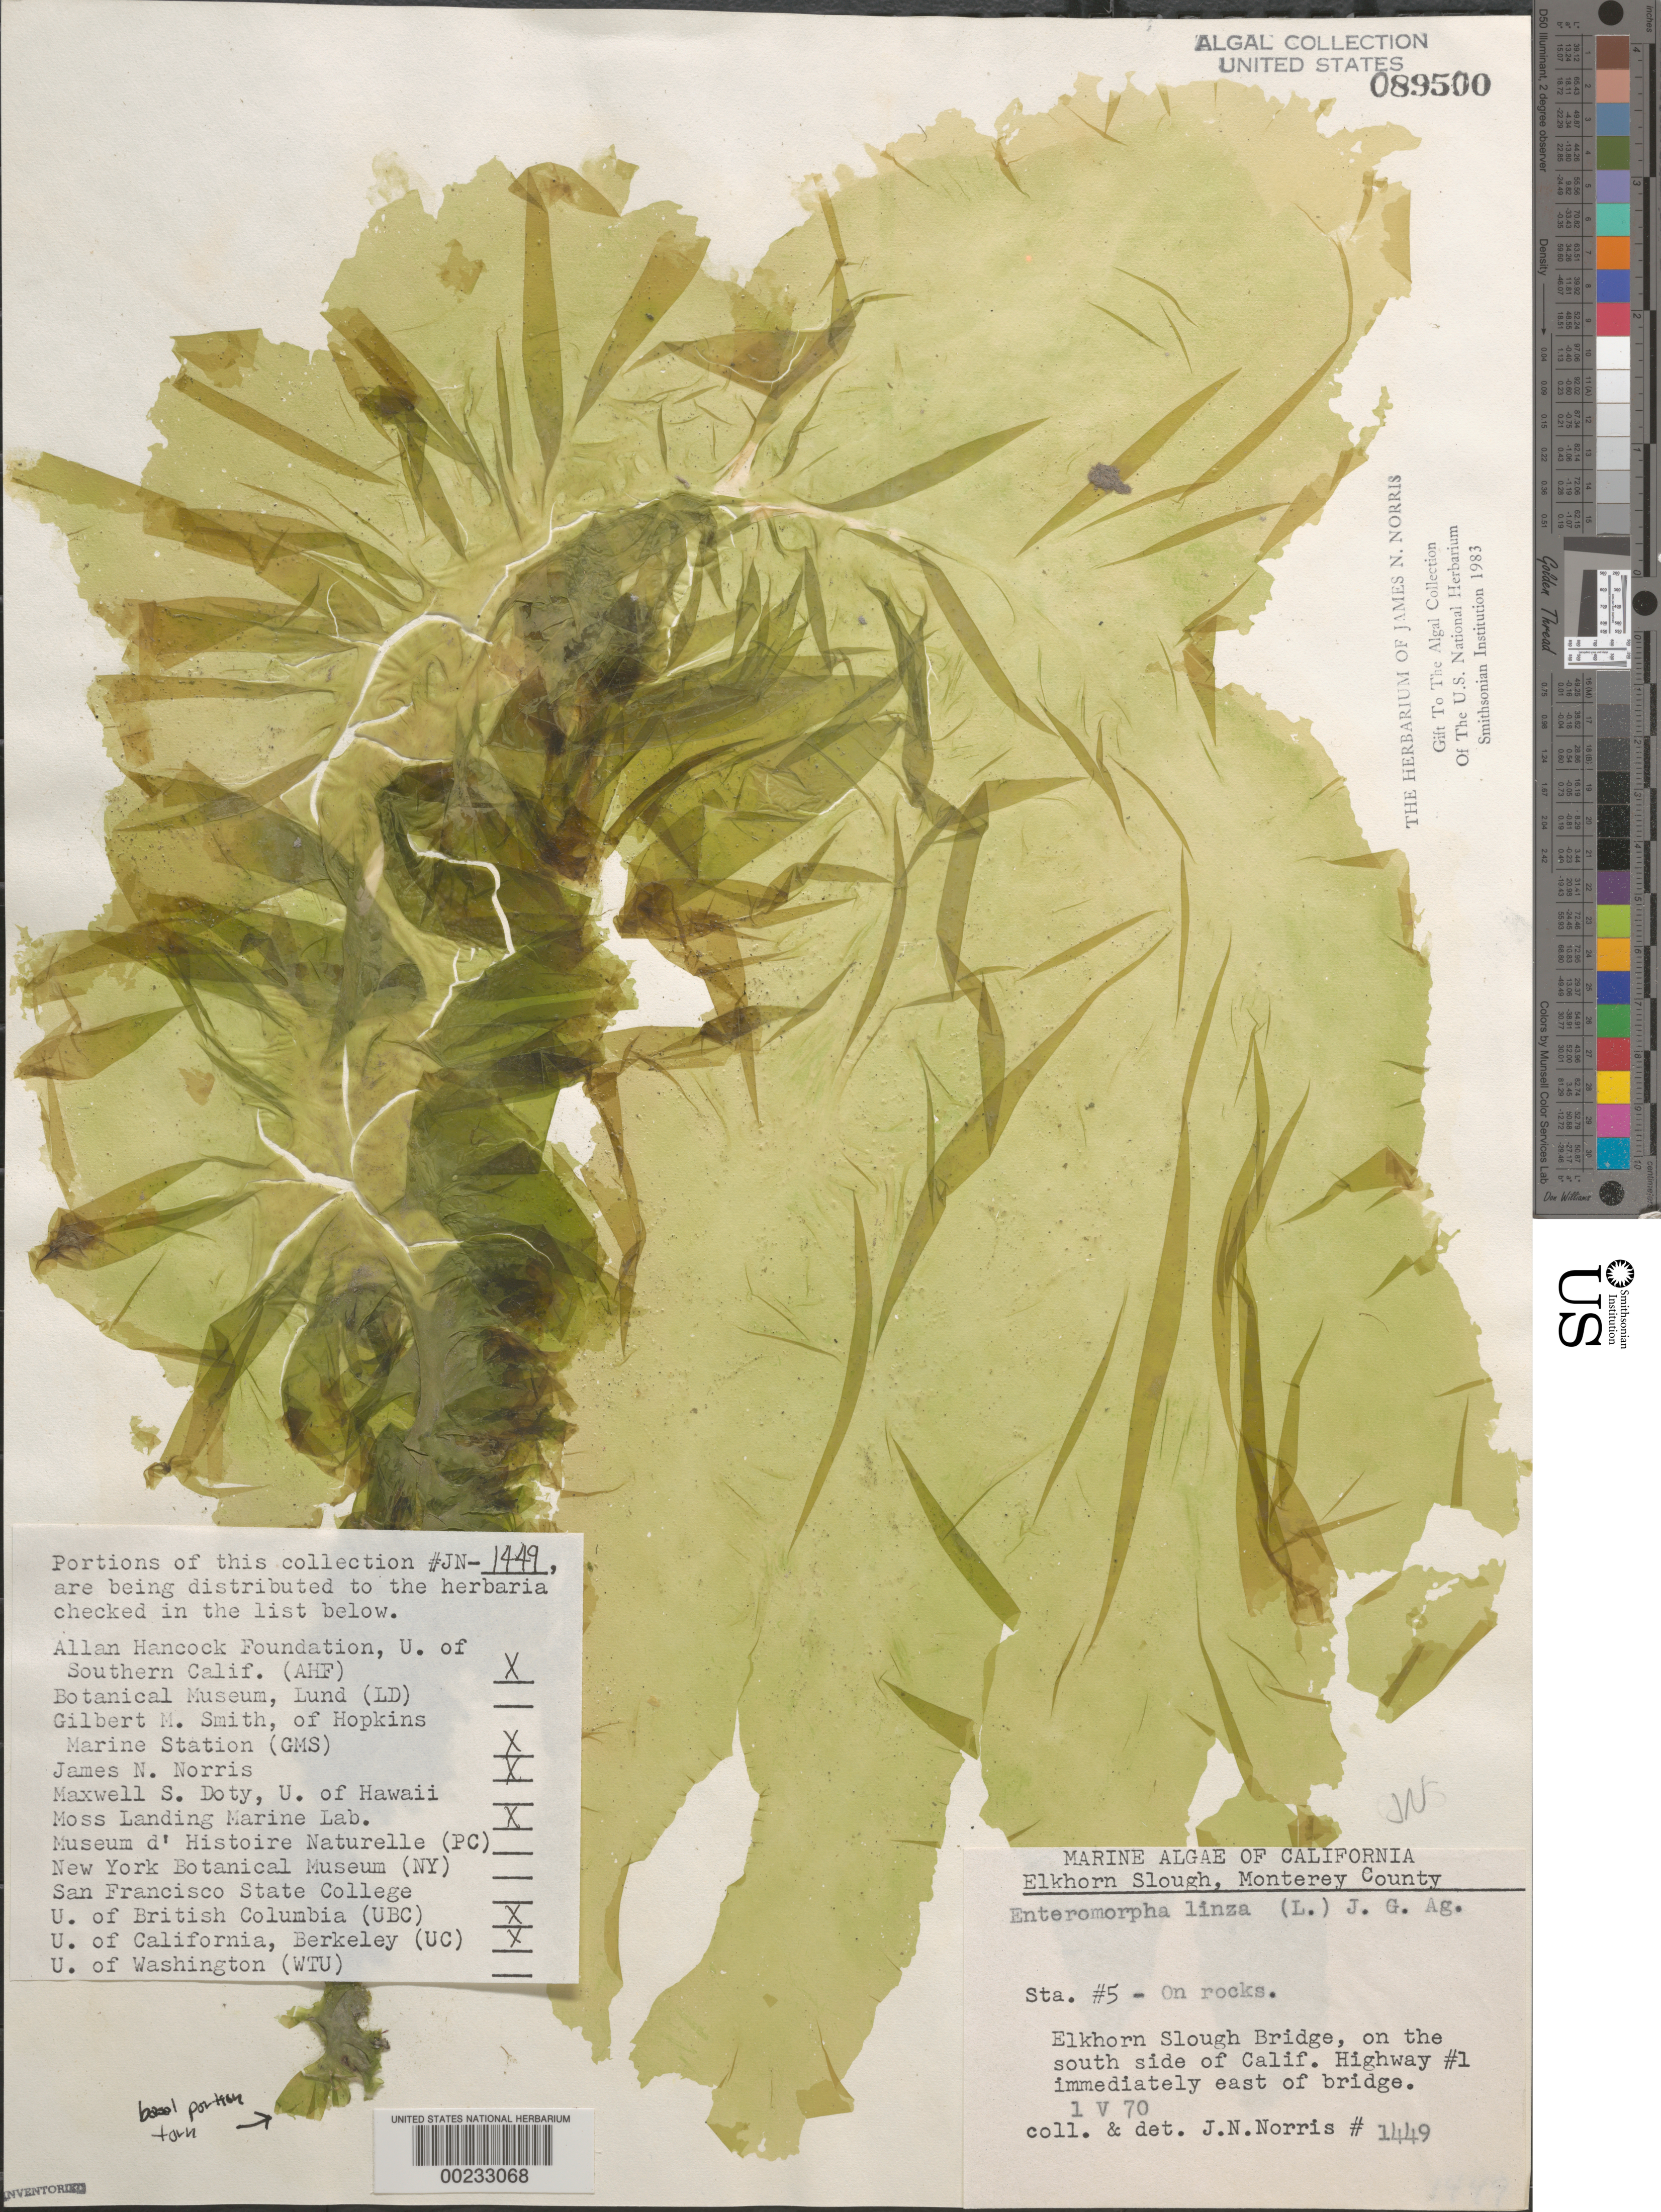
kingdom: Plantae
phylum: Chlorophyta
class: Ulvophyceae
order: Ulvales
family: Ulvaceae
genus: Ulva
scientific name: Ulva clathrata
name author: (Roth) C. Agardh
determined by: Algae name updating Project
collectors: J. N. Norris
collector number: JN-1449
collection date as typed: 01 May 1970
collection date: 1970-05-01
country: United States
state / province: California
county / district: Monterey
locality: Elkhorn Slough, Elkhorn Slough Bridge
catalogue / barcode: US 89500